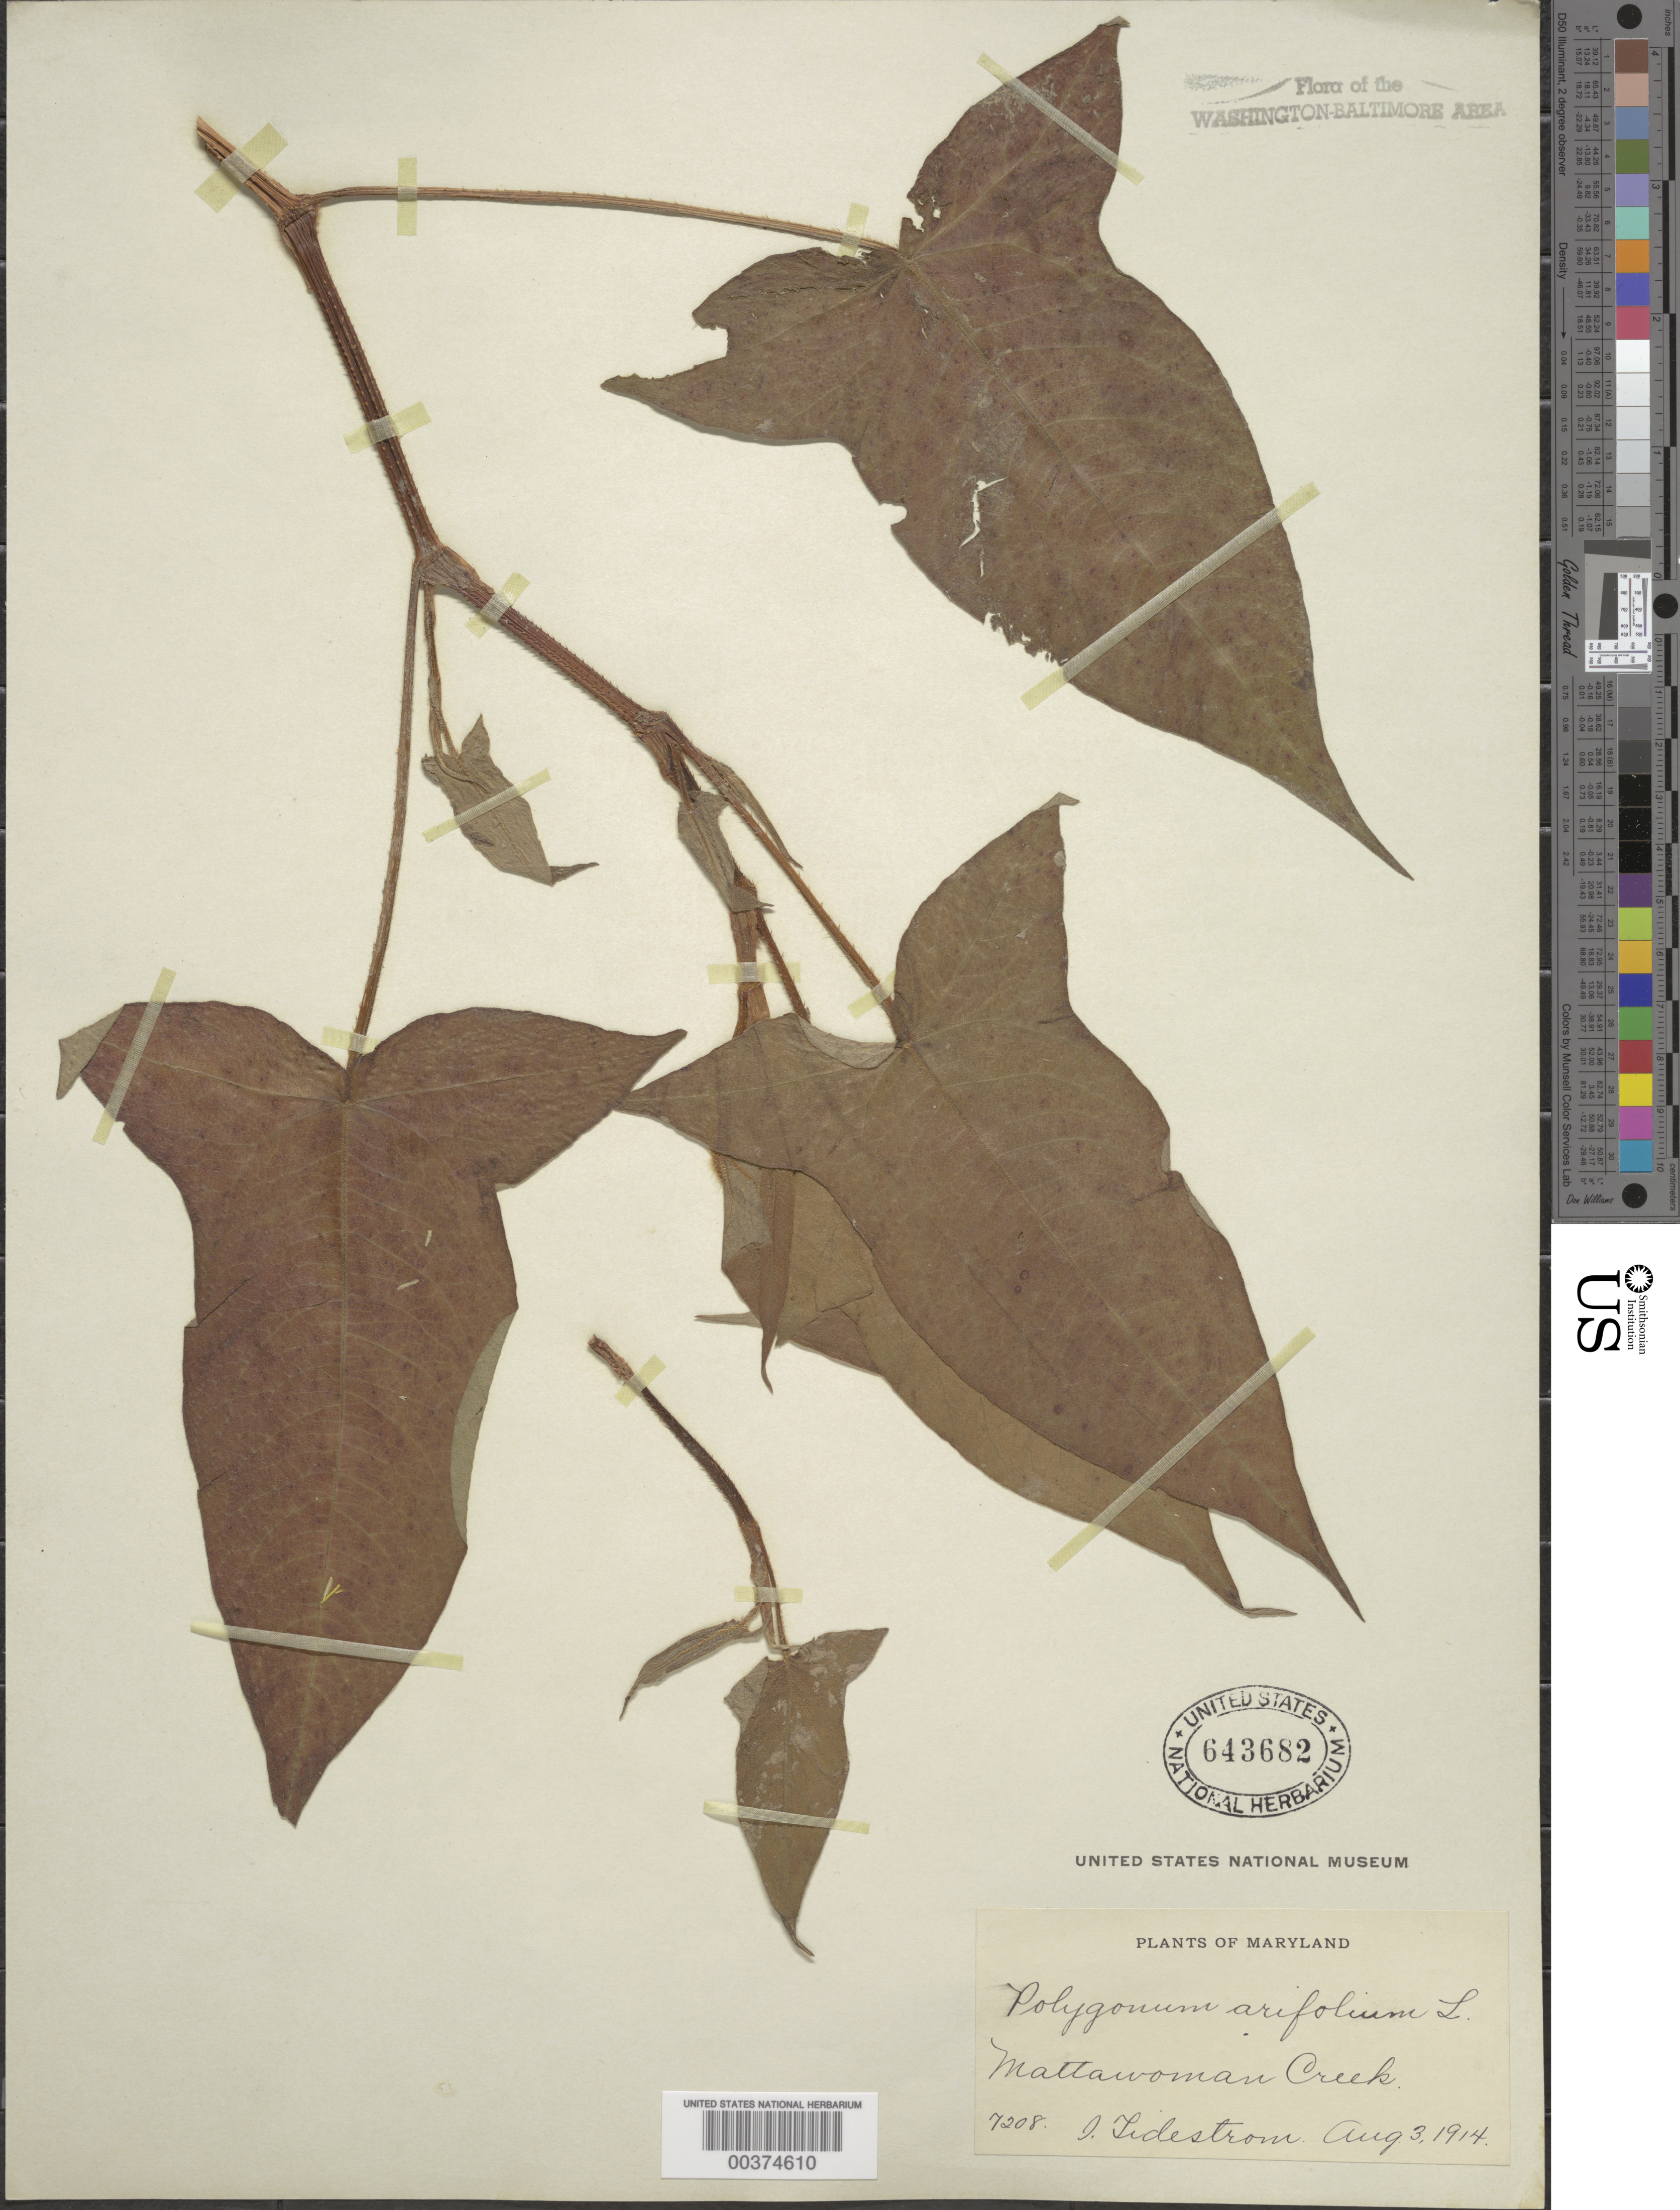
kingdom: Plantae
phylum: Tracheophyta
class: Magnoliopsida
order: Caryophyllales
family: Polygonaceae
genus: Persicaria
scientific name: Persicaria arifolia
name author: (L.) Haraldson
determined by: Atha, D. E.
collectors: I. F. Tidestrom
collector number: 7208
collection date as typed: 03 Aug 1914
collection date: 1914-08-03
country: United States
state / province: Maryland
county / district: Charles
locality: Mattawoman Creek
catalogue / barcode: US 643682